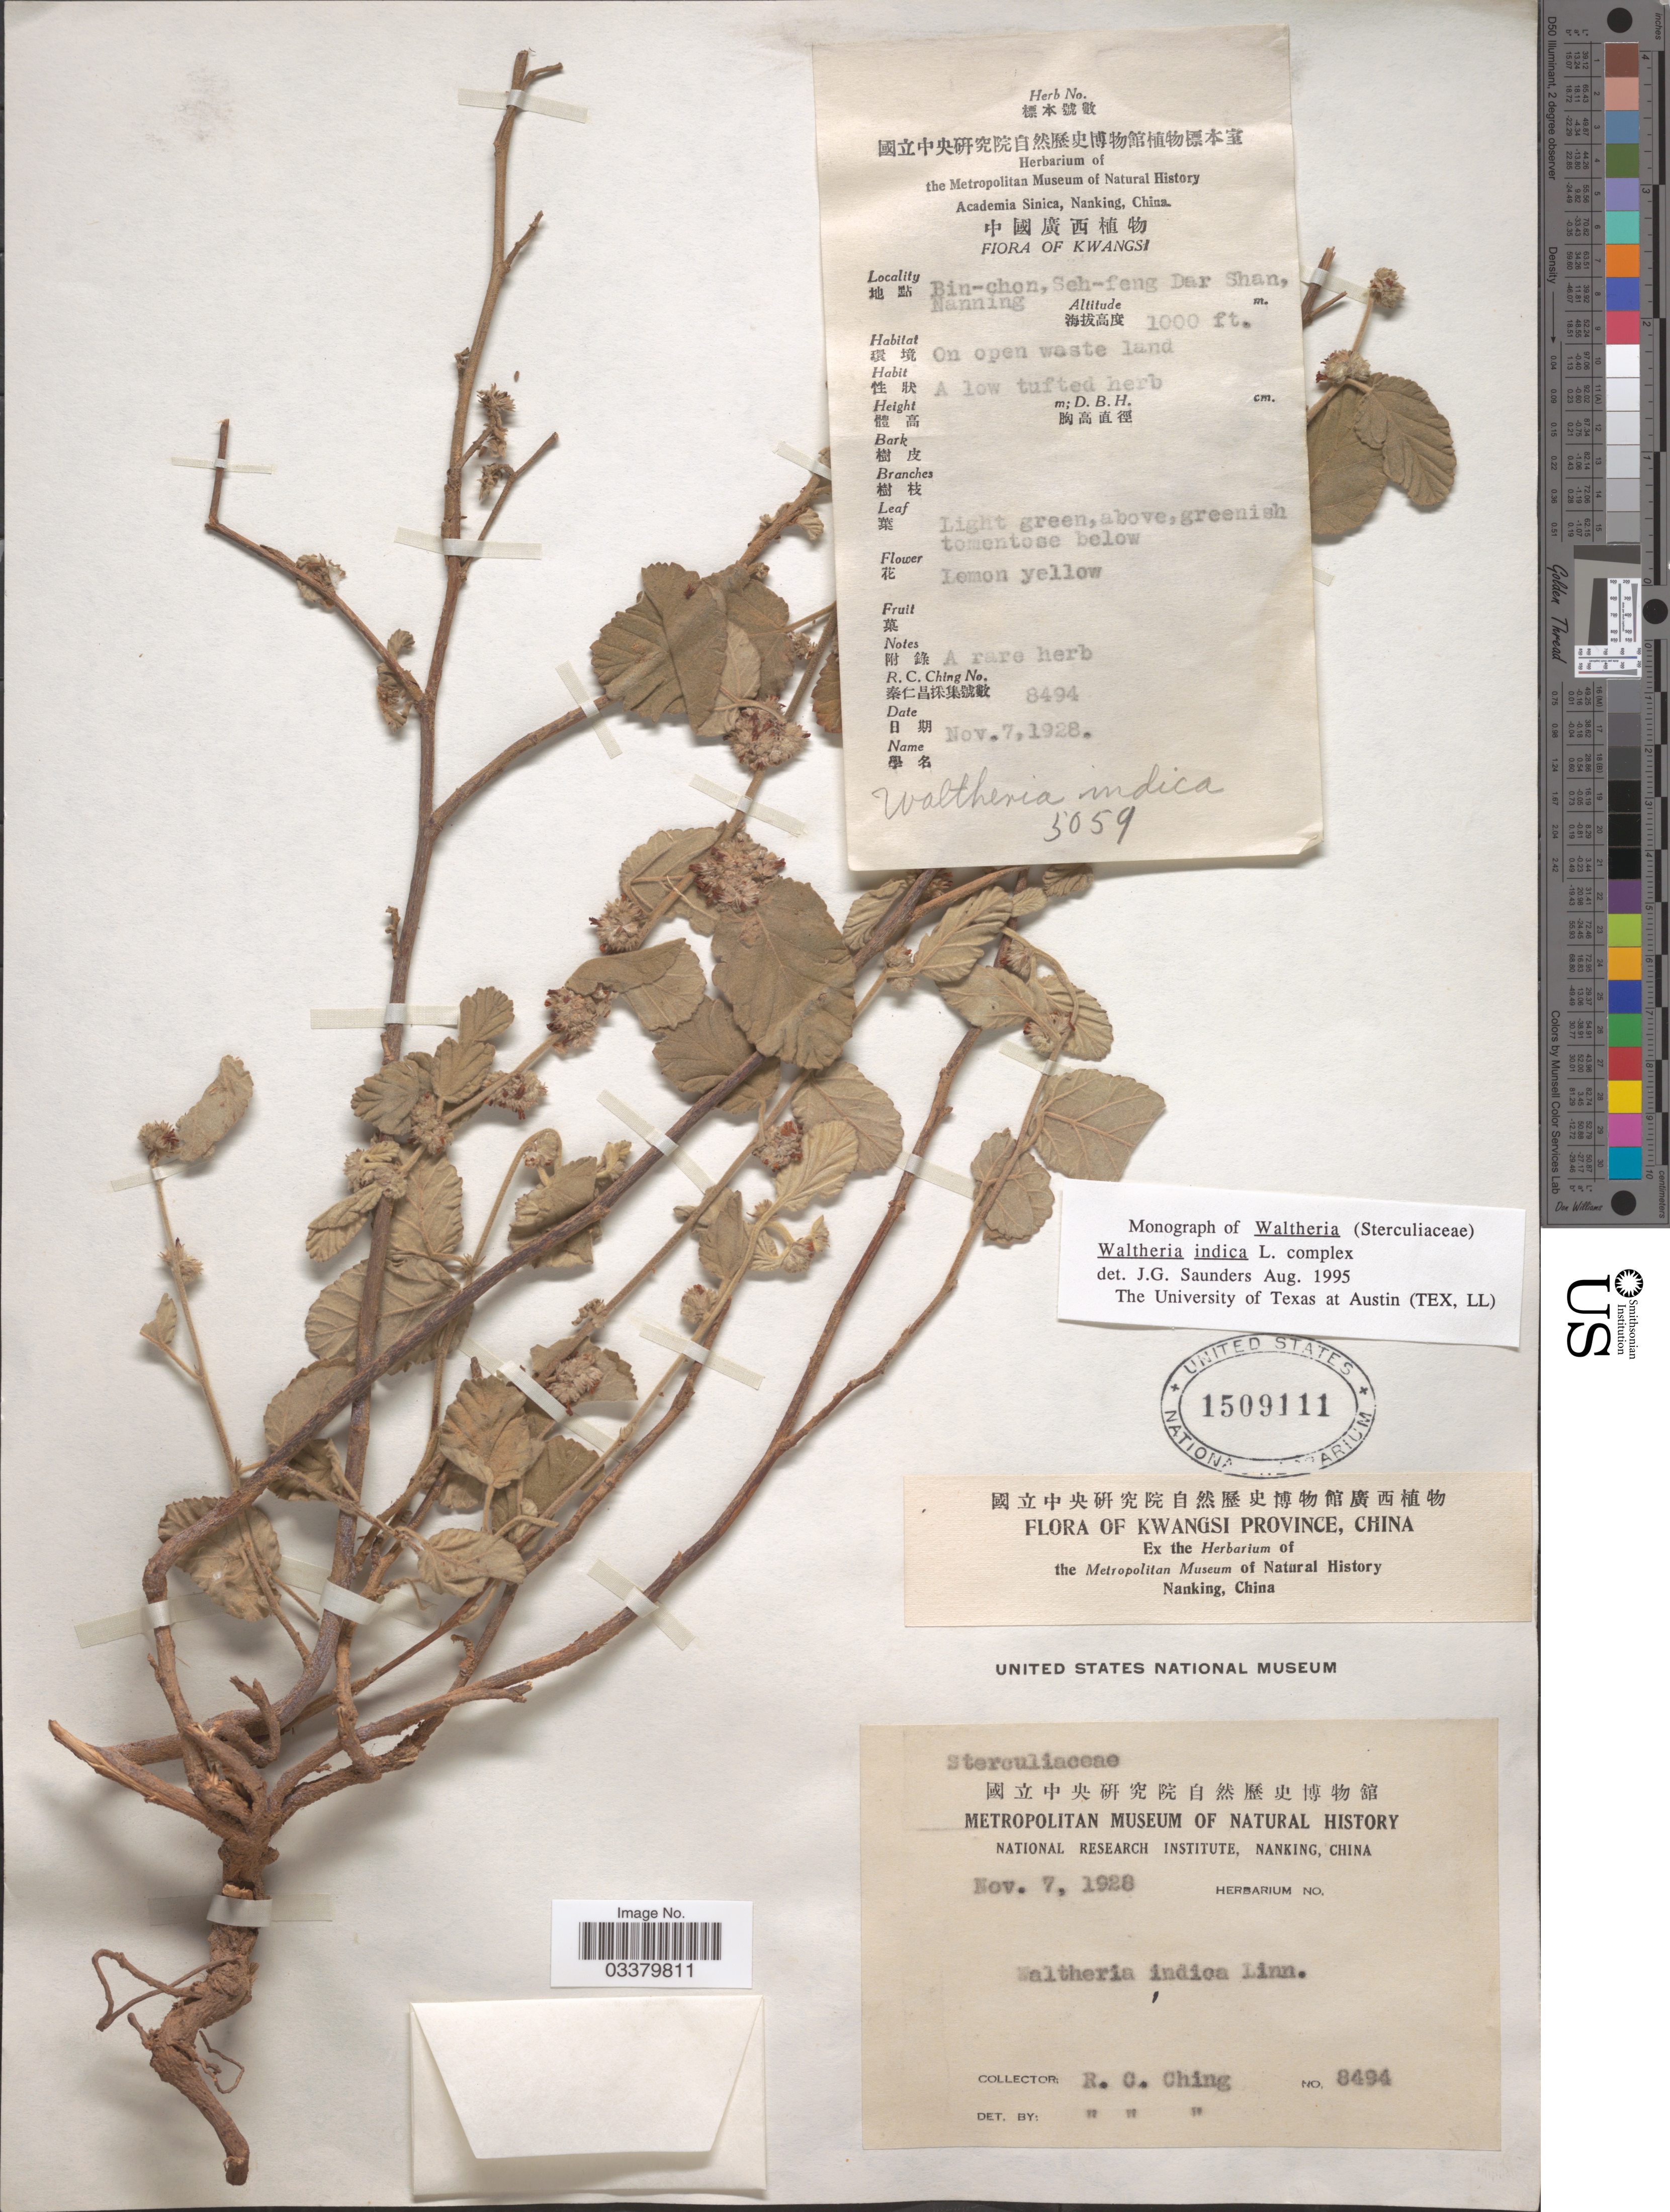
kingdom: Plantae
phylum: Tracheophyta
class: Magnoliopsida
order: Malvales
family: Malvaceae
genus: Waltheria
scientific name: Waltheria indica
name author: L.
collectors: R. C. Ching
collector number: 8494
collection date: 1928-11-07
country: China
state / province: Guangxi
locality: Bin-chen, Seh-feng Dar Shan, Nanning, Kwangsi Province,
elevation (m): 305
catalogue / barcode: US 1509111